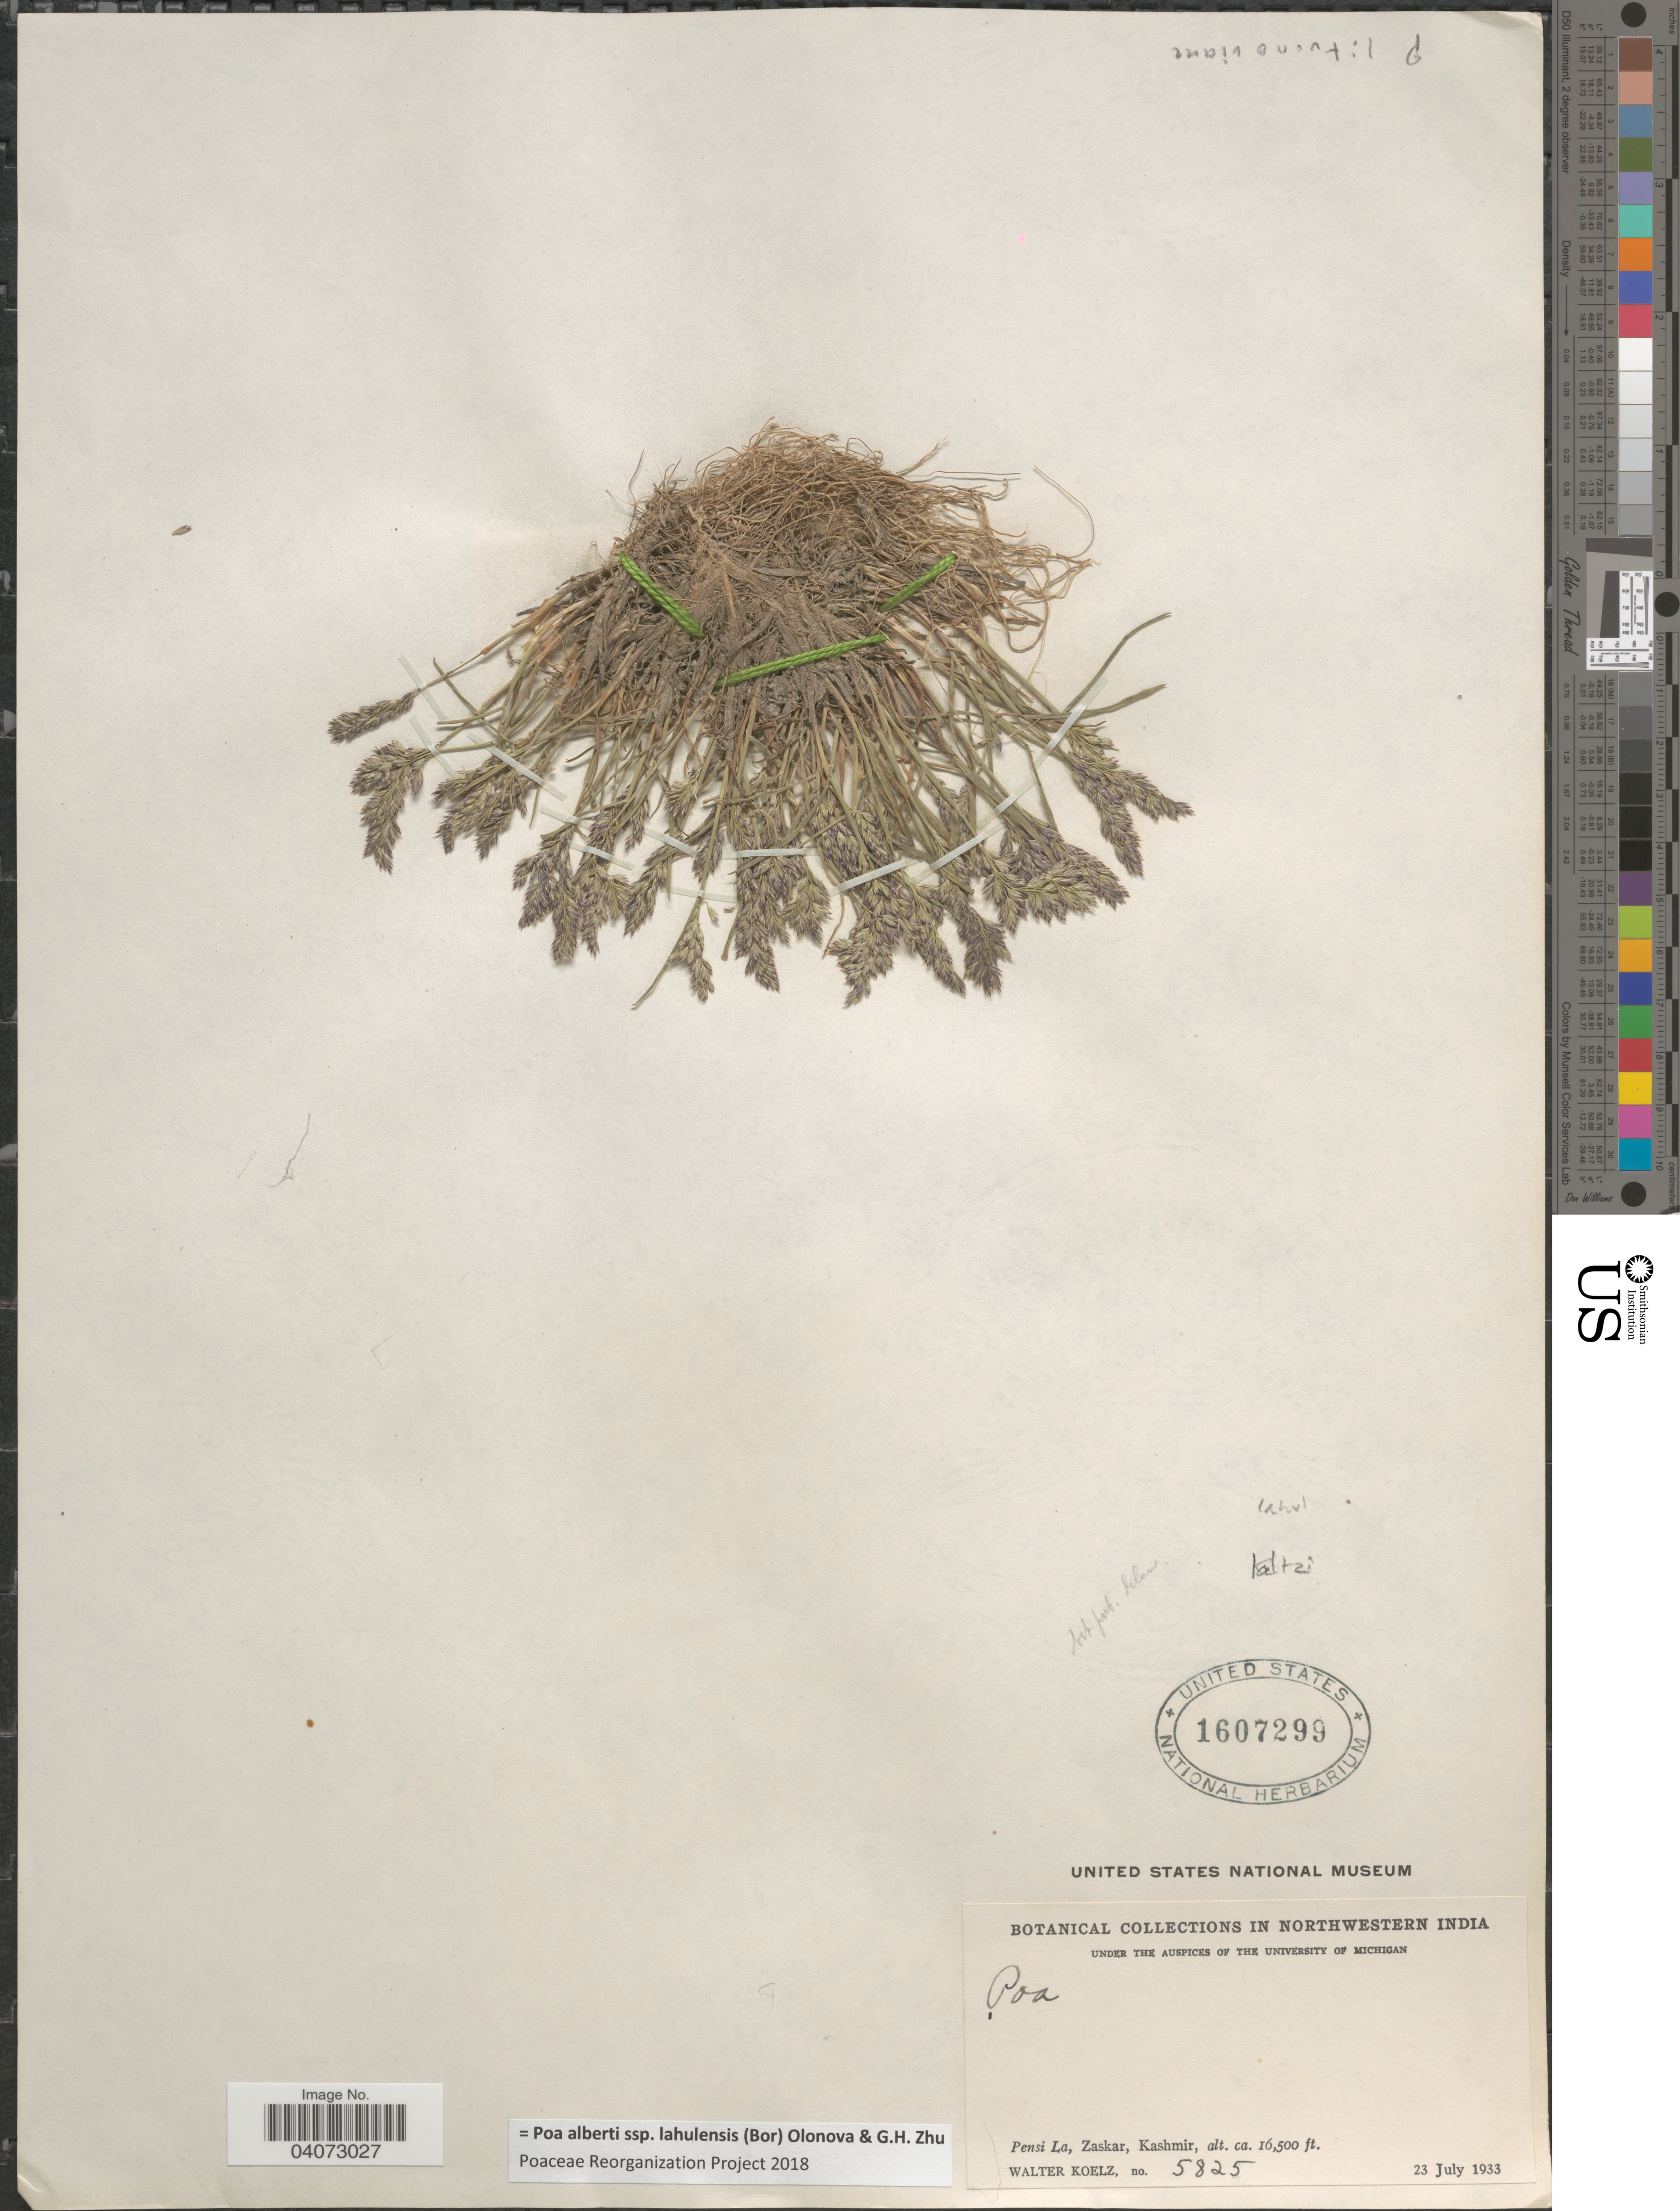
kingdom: Plantae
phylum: Tracheophyta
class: Liliopsida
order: Poales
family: Poaceae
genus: Poa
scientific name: Poa albertii subsp. lahulensis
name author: (Bor) Olonova & G.H. Zhu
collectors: W. N. Koelz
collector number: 5825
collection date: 1933-07-23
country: India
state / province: Jammu and Kashmir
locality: Northwestern India. Pensi La, Zaskar, Kashmir.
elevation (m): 5029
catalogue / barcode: US 1607299